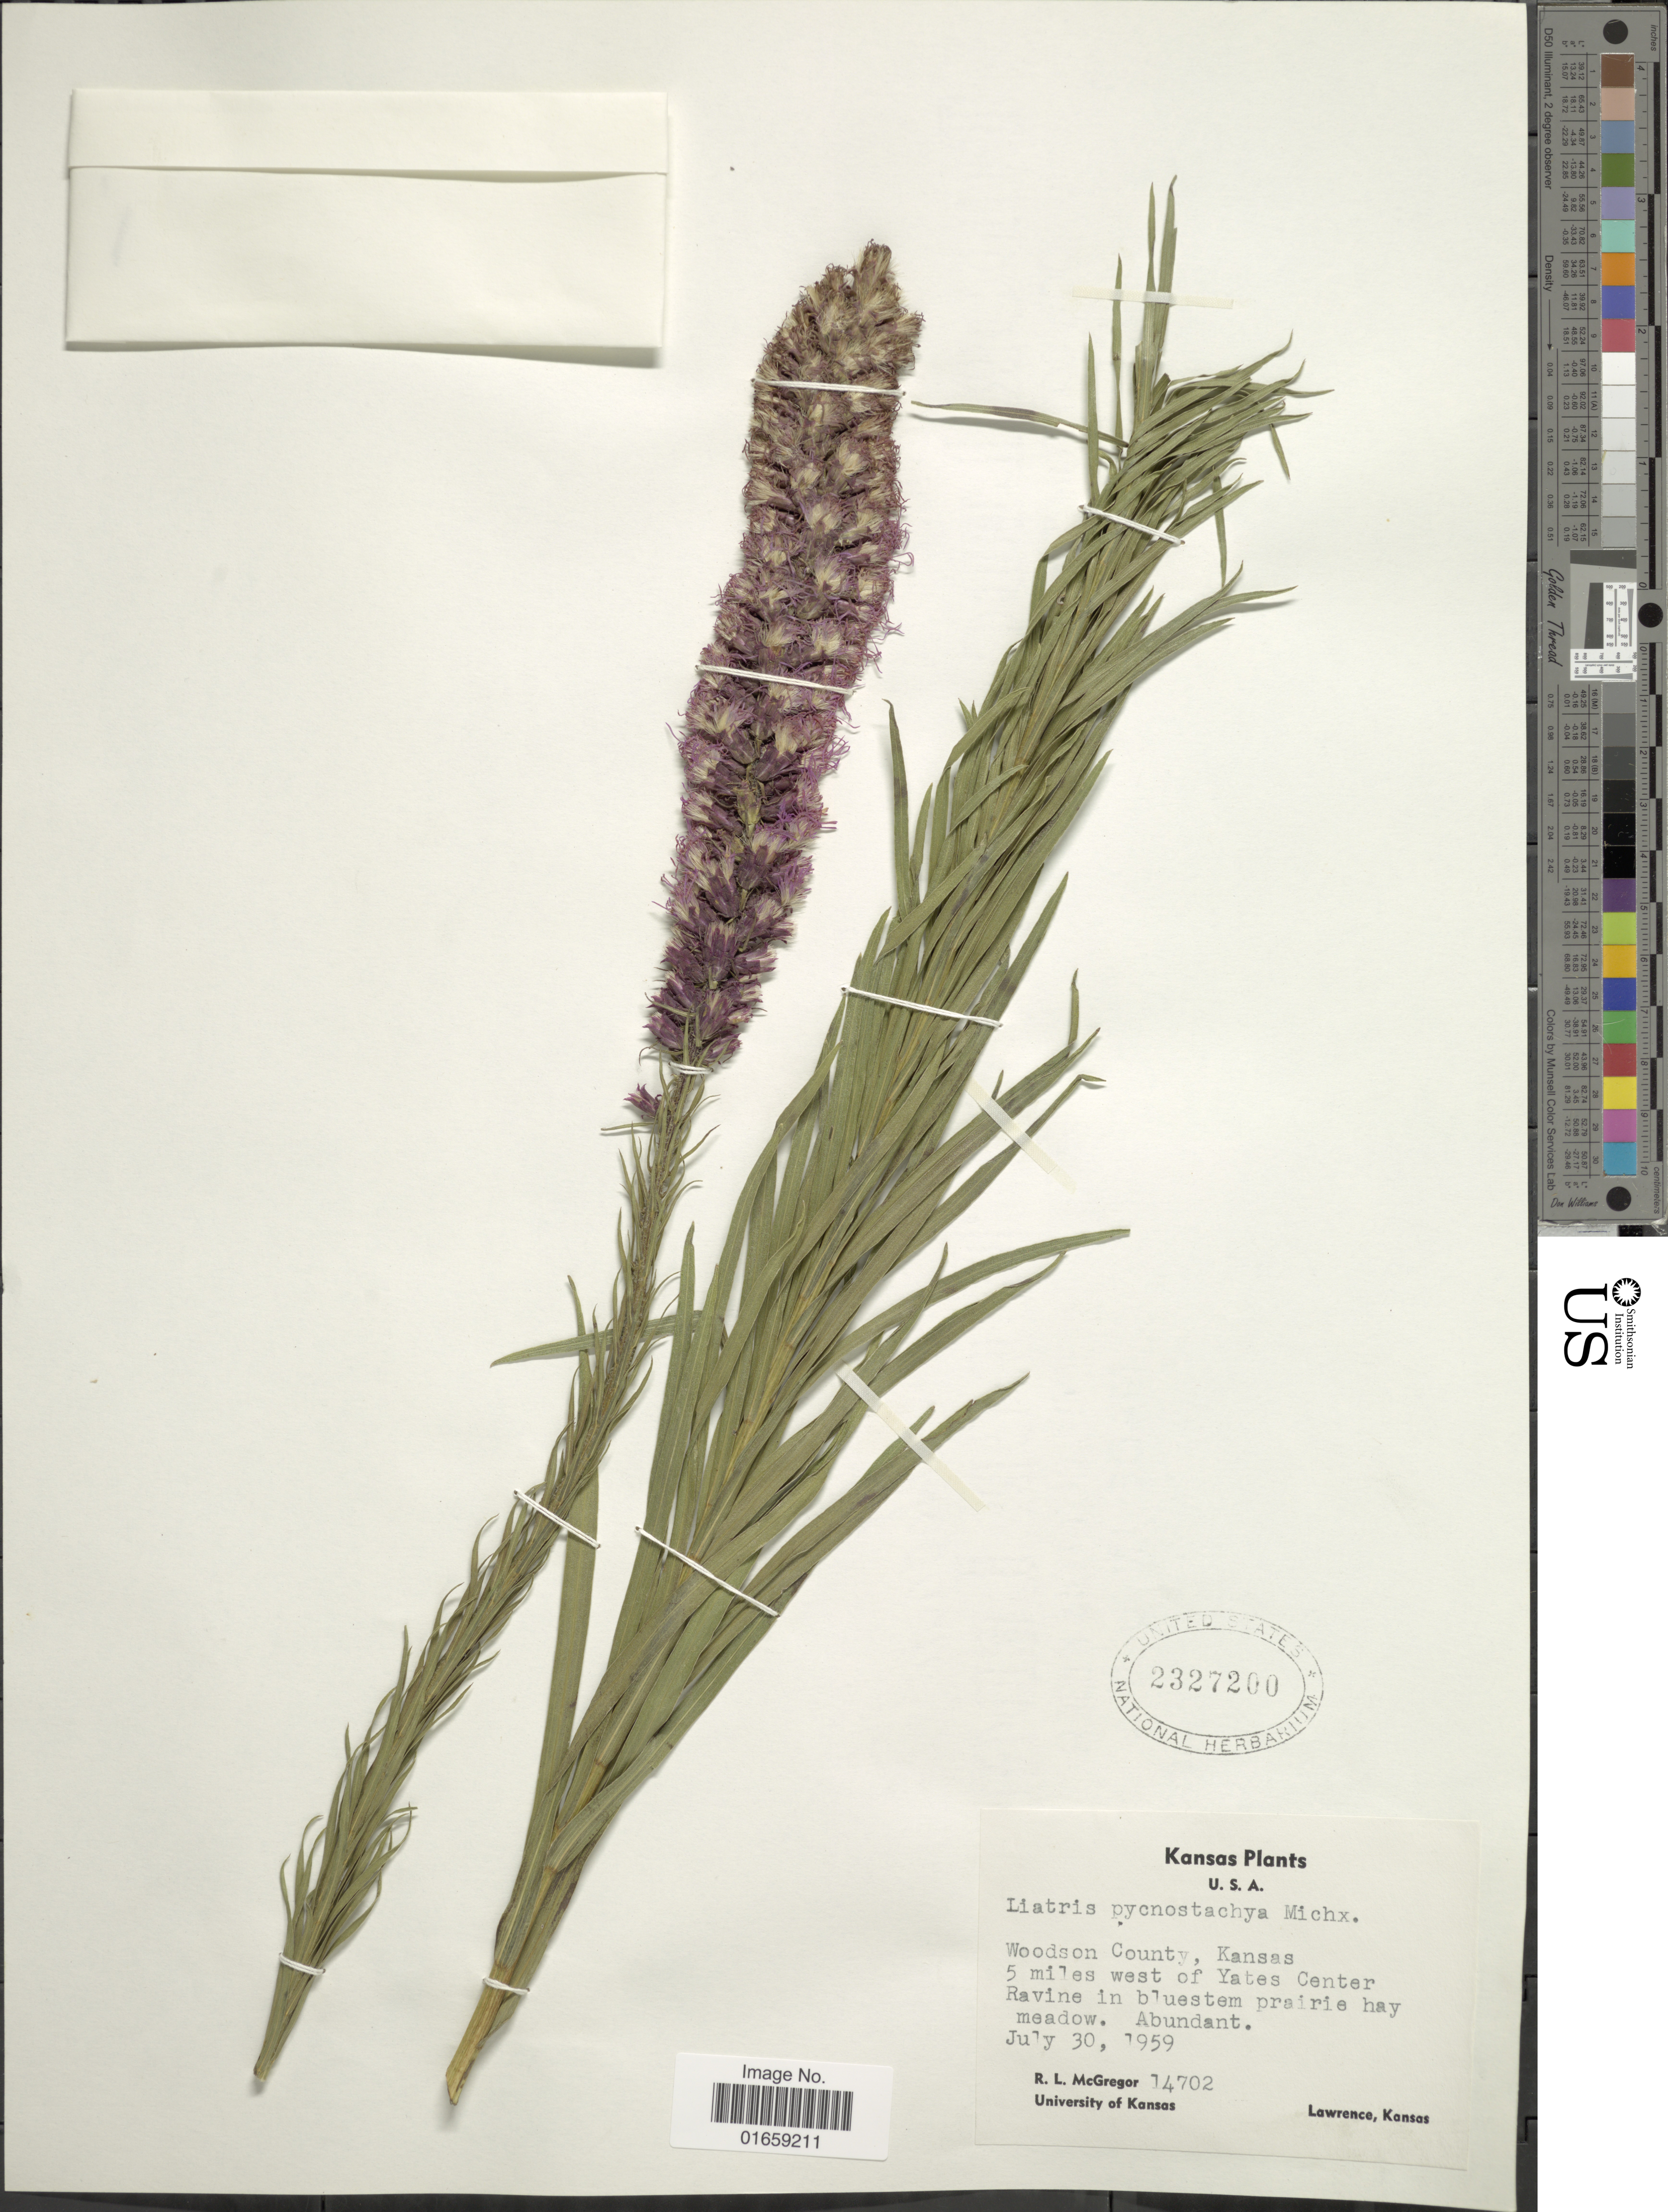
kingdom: Plantae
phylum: Tracheophyta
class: Magnoliopsida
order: Asterales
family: Asteraceae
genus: Liatris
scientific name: Liatris pycnostachya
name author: Michx.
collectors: R. McGregor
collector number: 14702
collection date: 1959-07-30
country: United States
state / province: Kansas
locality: Woodson County, Kansas, 5 miles west of Yates Center Ravine in bluestem prairie hay meadow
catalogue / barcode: US 2327200